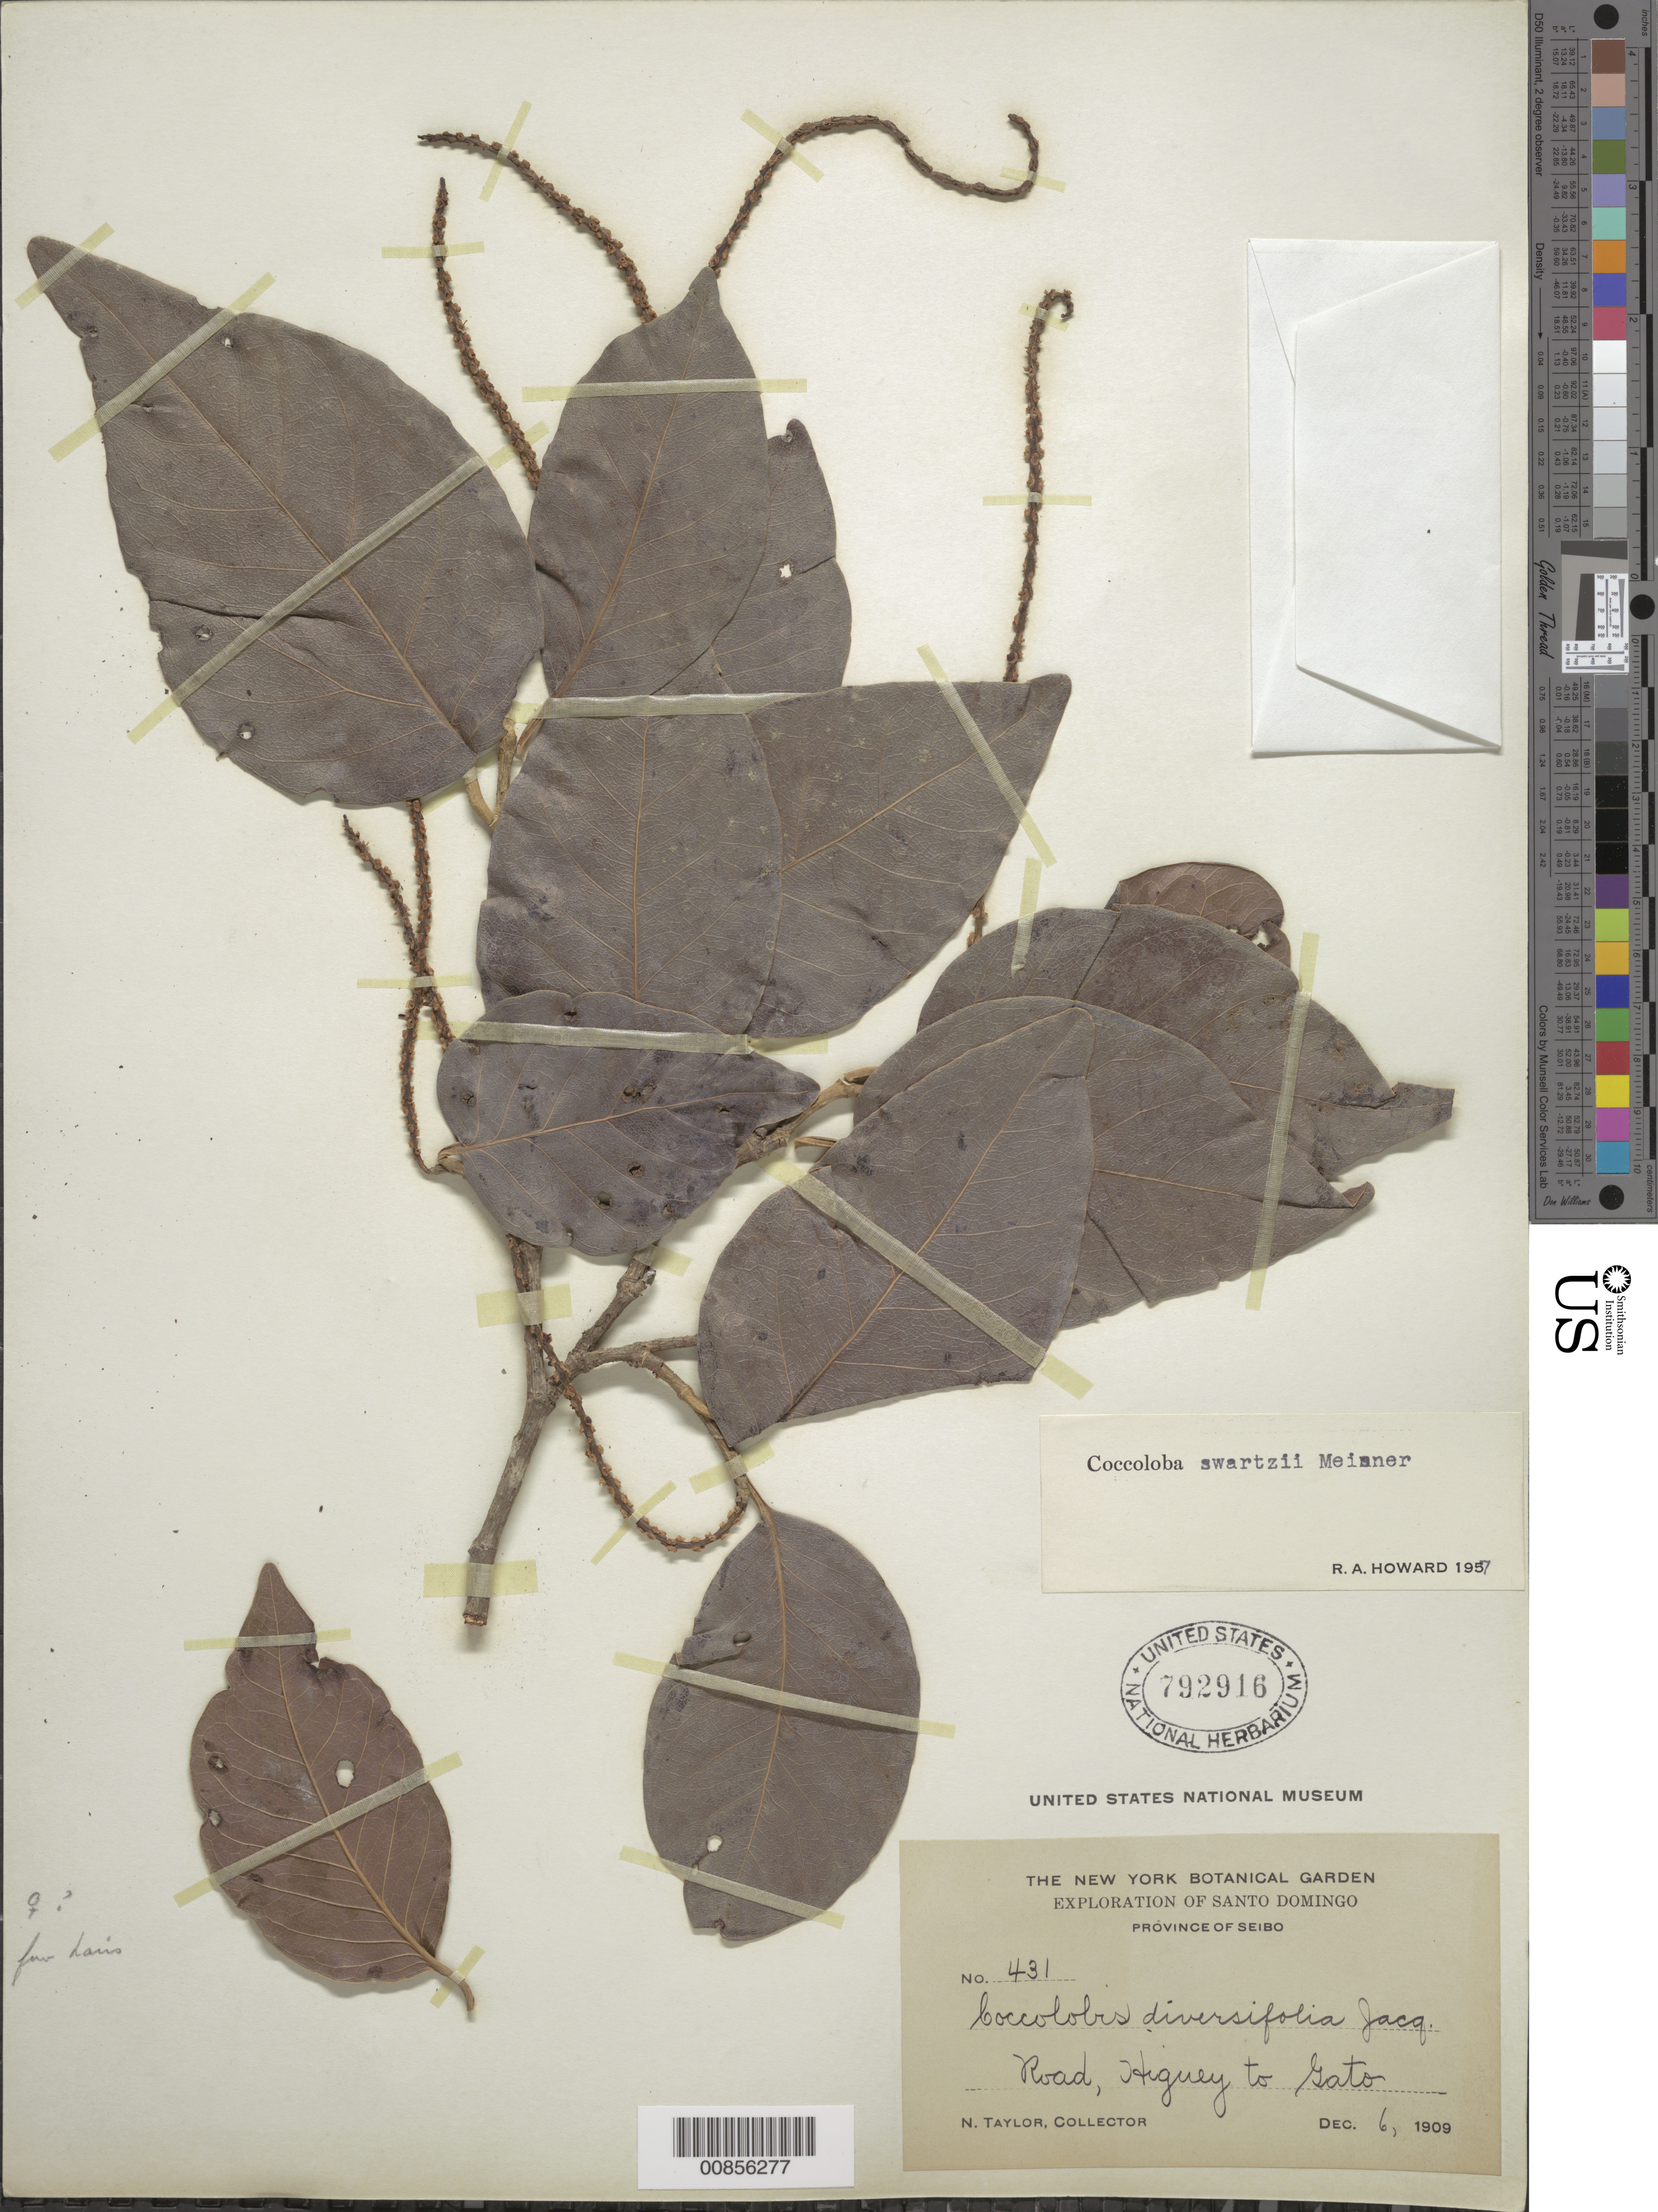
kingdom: Plantae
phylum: Tracheophyta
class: Magnoliopsida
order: Caryophyllales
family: Polygonaceae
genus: Coccoloba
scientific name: Coccoloba swartzii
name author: Meisn.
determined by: Howard, R. A.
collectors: N. Taylor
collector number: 431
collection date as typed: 06 Dec 1909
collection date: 1909-12-06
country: Dominican Republic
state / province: El Seibo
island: Hispaniola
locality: Road, Higüey to Gato.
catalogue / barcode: US 792916